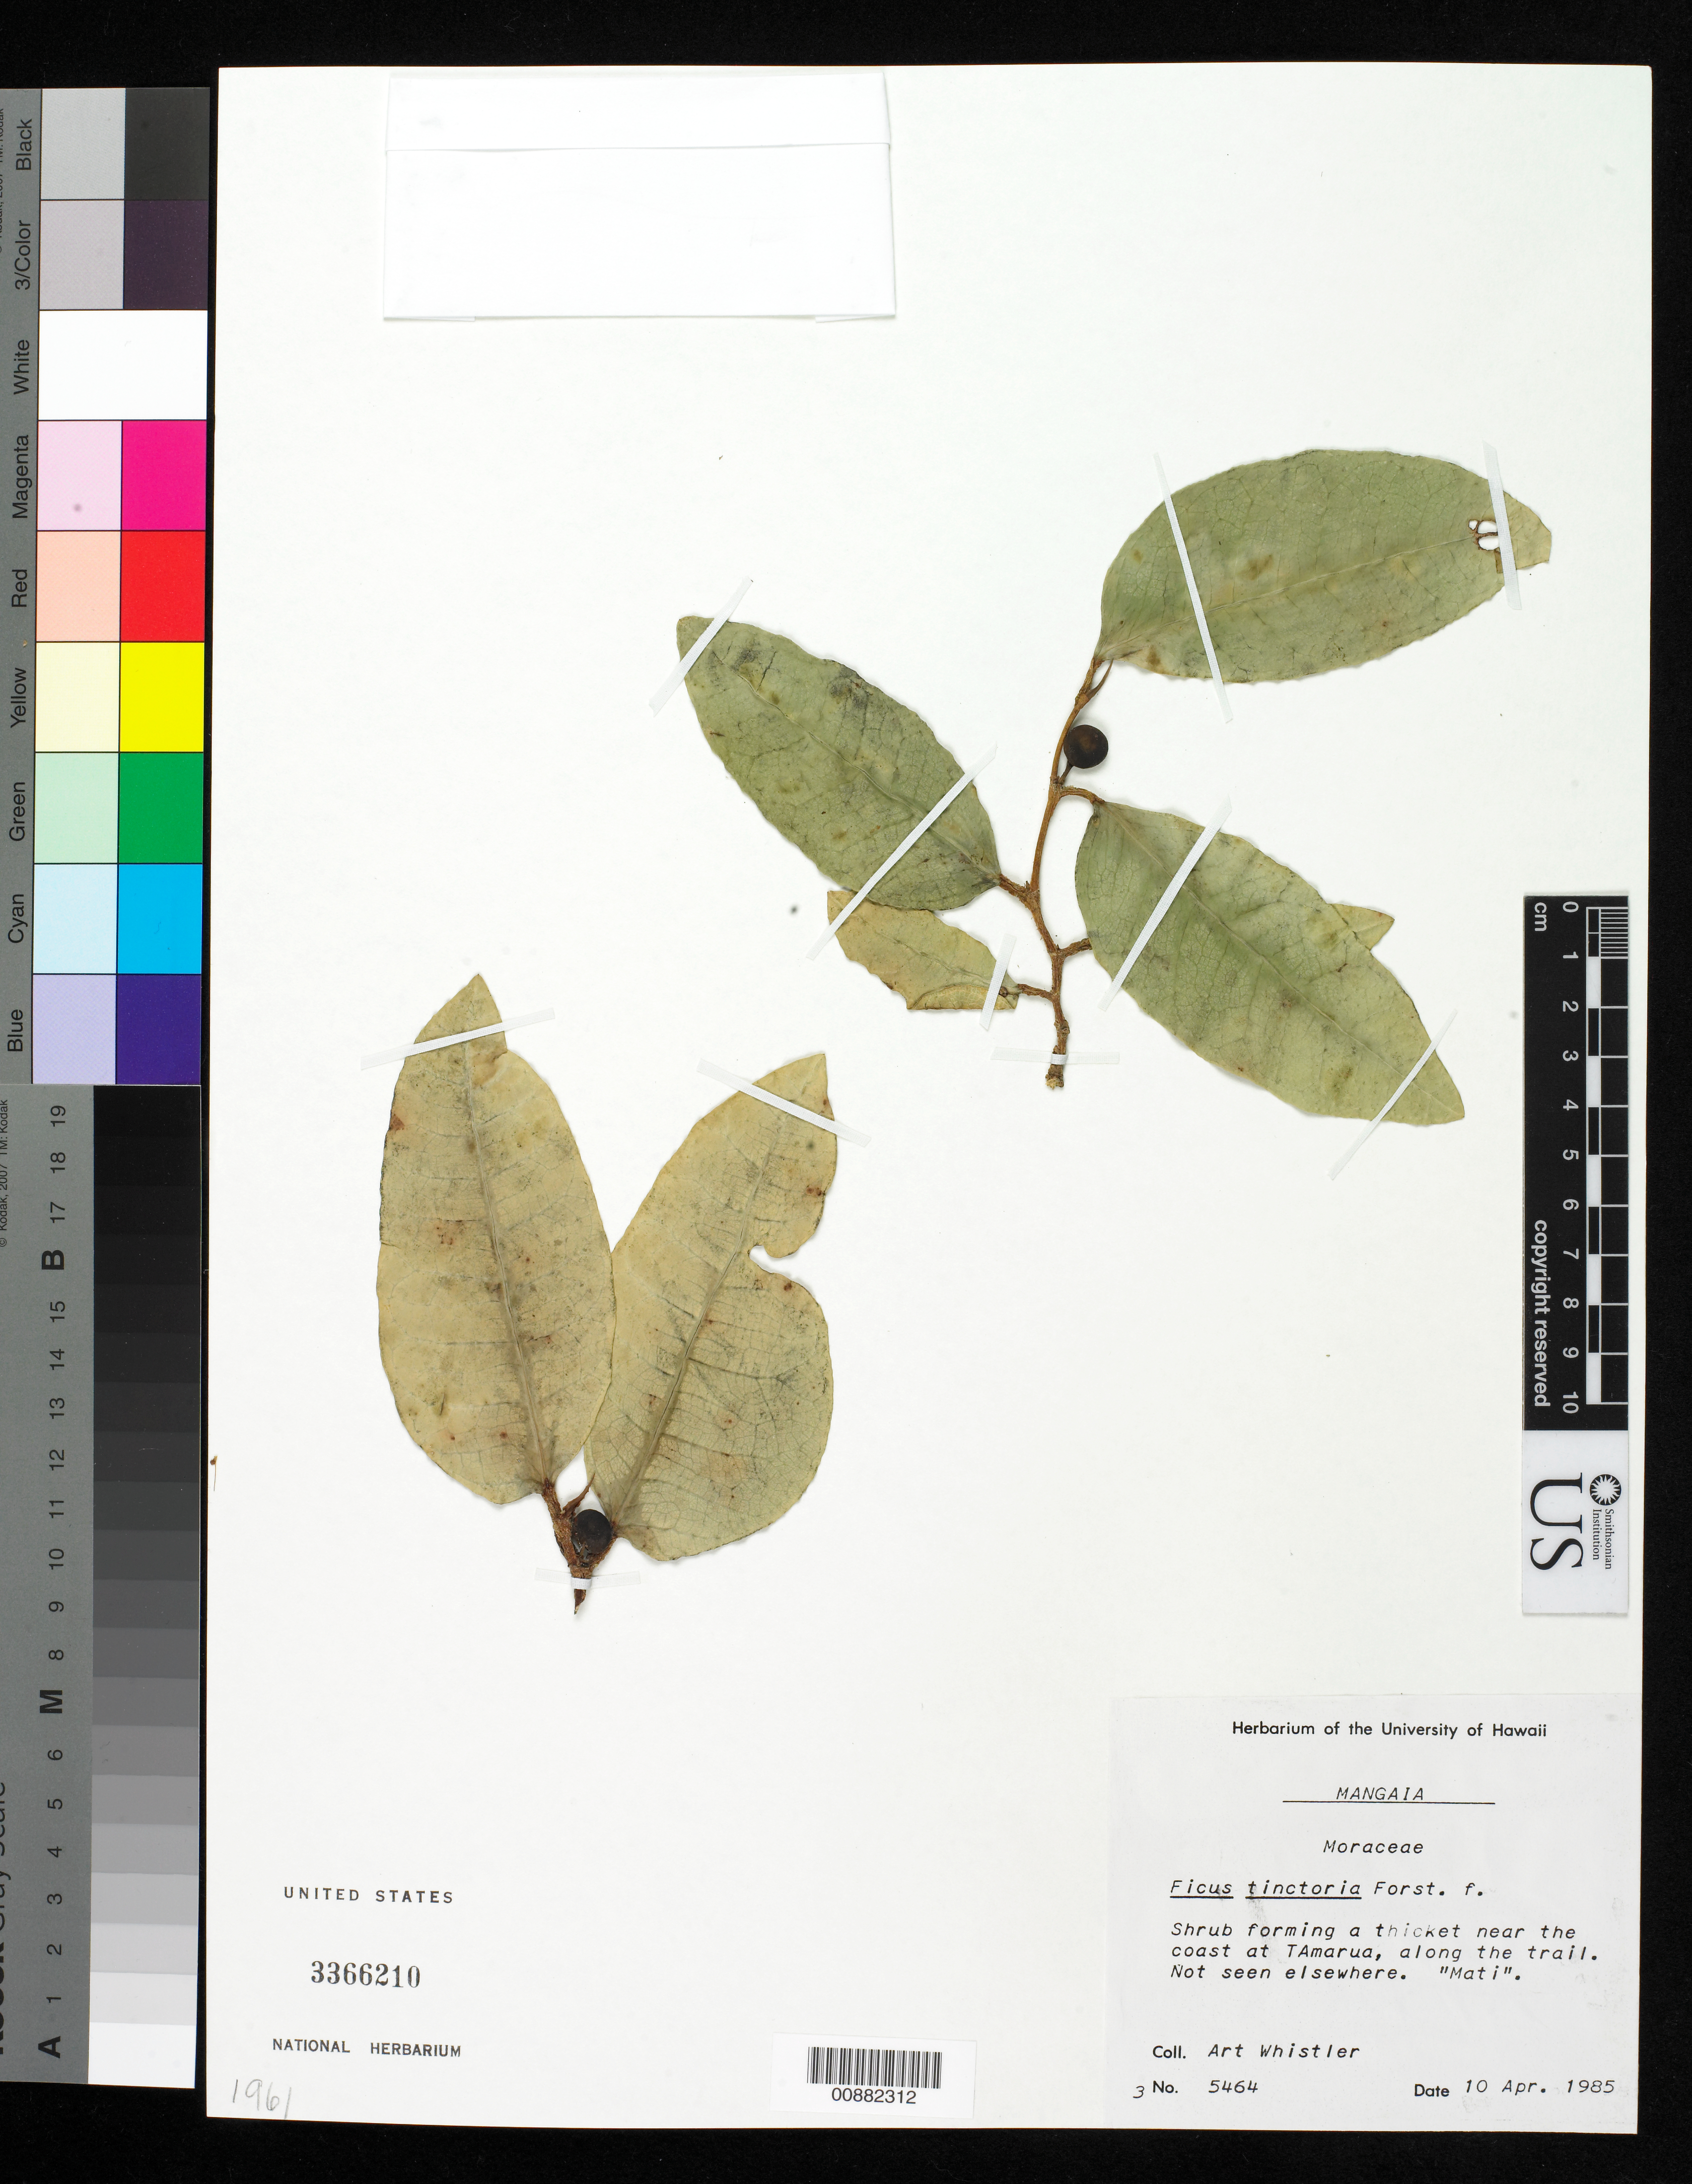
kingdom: Plantae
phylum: Tracheophyta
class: Magnoliopsida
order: Rosales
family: Moraceae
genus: Ficus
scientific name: Ficus tinctoria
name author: G. Forst.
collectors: A. Whistler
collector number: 5464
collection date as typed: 10 Apr 1985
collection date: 1985-04-10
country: Cook Islands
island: Mangaia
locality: Near the coast at Tamarua, along the trail.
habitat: thicket. Not seen elsewhere.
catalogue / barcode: US 3366210